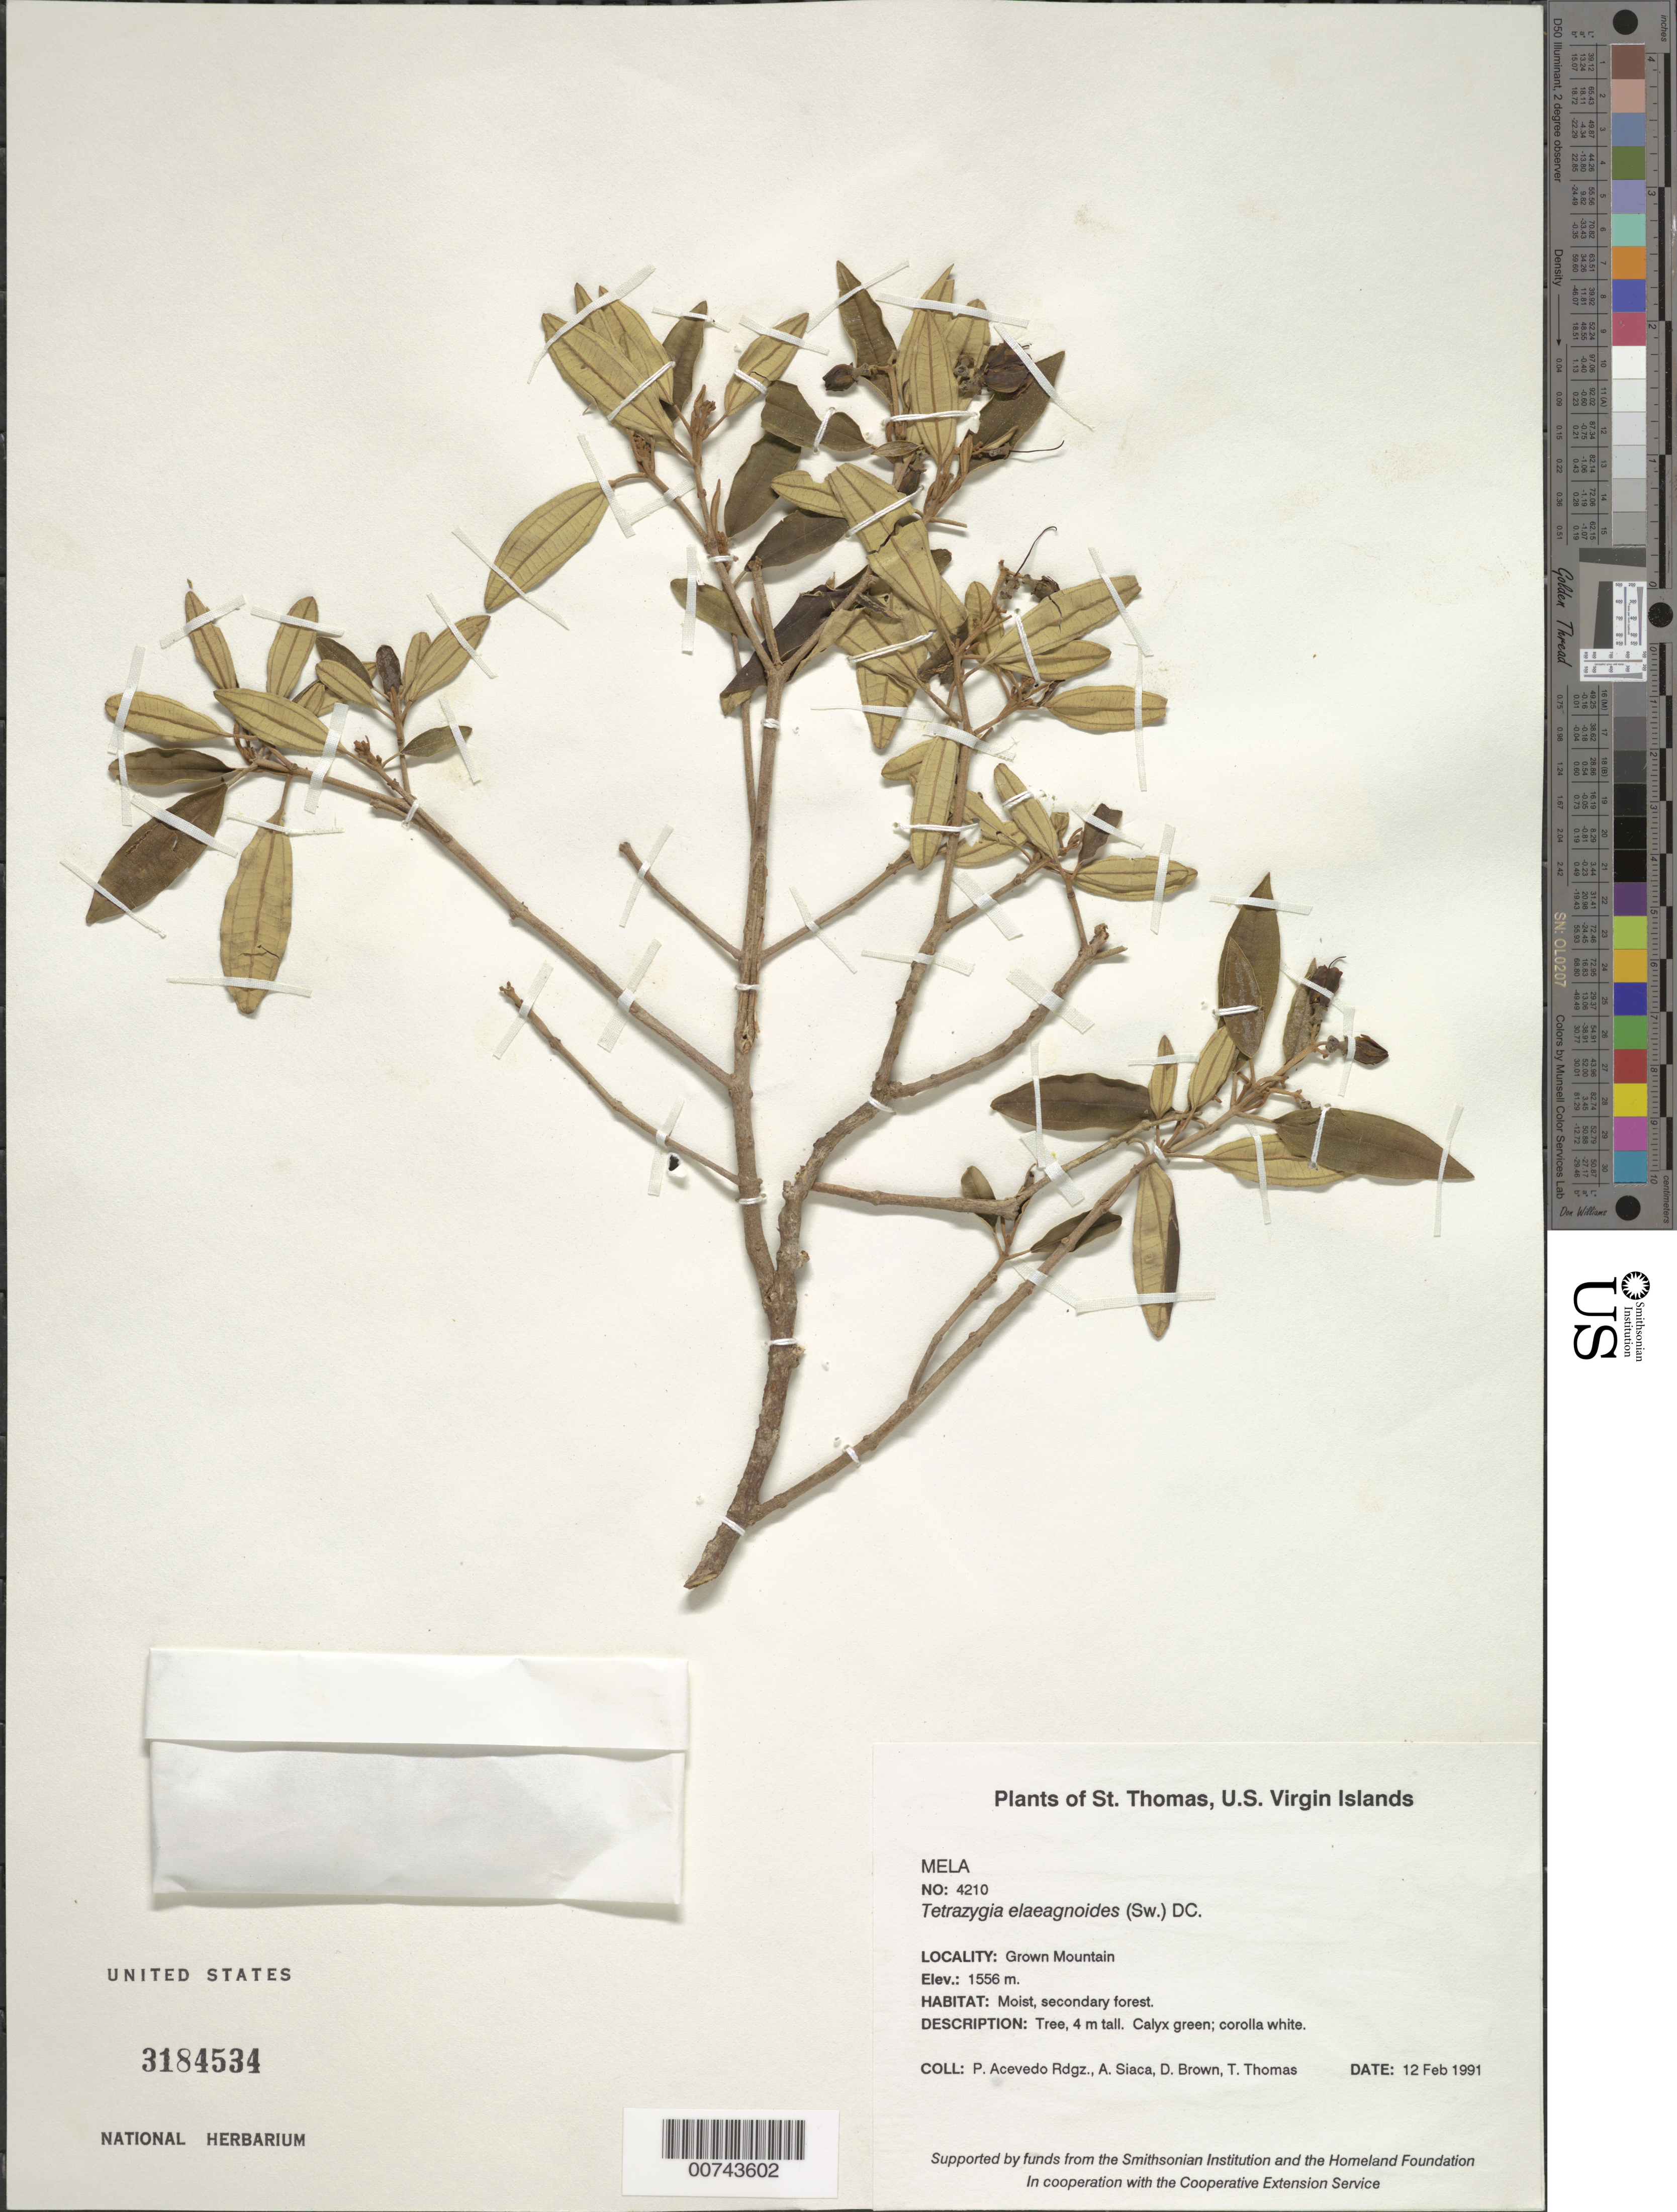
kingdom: Plantae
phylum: Tracheophyta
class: Magnoliopsida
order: Myrtales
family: Melastomataceae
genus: Tetrazygia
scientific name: Tetrazygia elaeagnoides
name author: (Sw.) DC.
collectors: P. Acevedo-Rodr., A. Siaca, D. Brown & T. Thomas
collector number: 4210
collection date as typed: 12 Feb 1991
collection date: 1991-02-12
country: U.S. Virgin Islands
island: St. Thomas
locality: Crown Mountain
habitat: Moist, secondary forest.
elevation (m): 440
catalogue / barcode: US 3184534